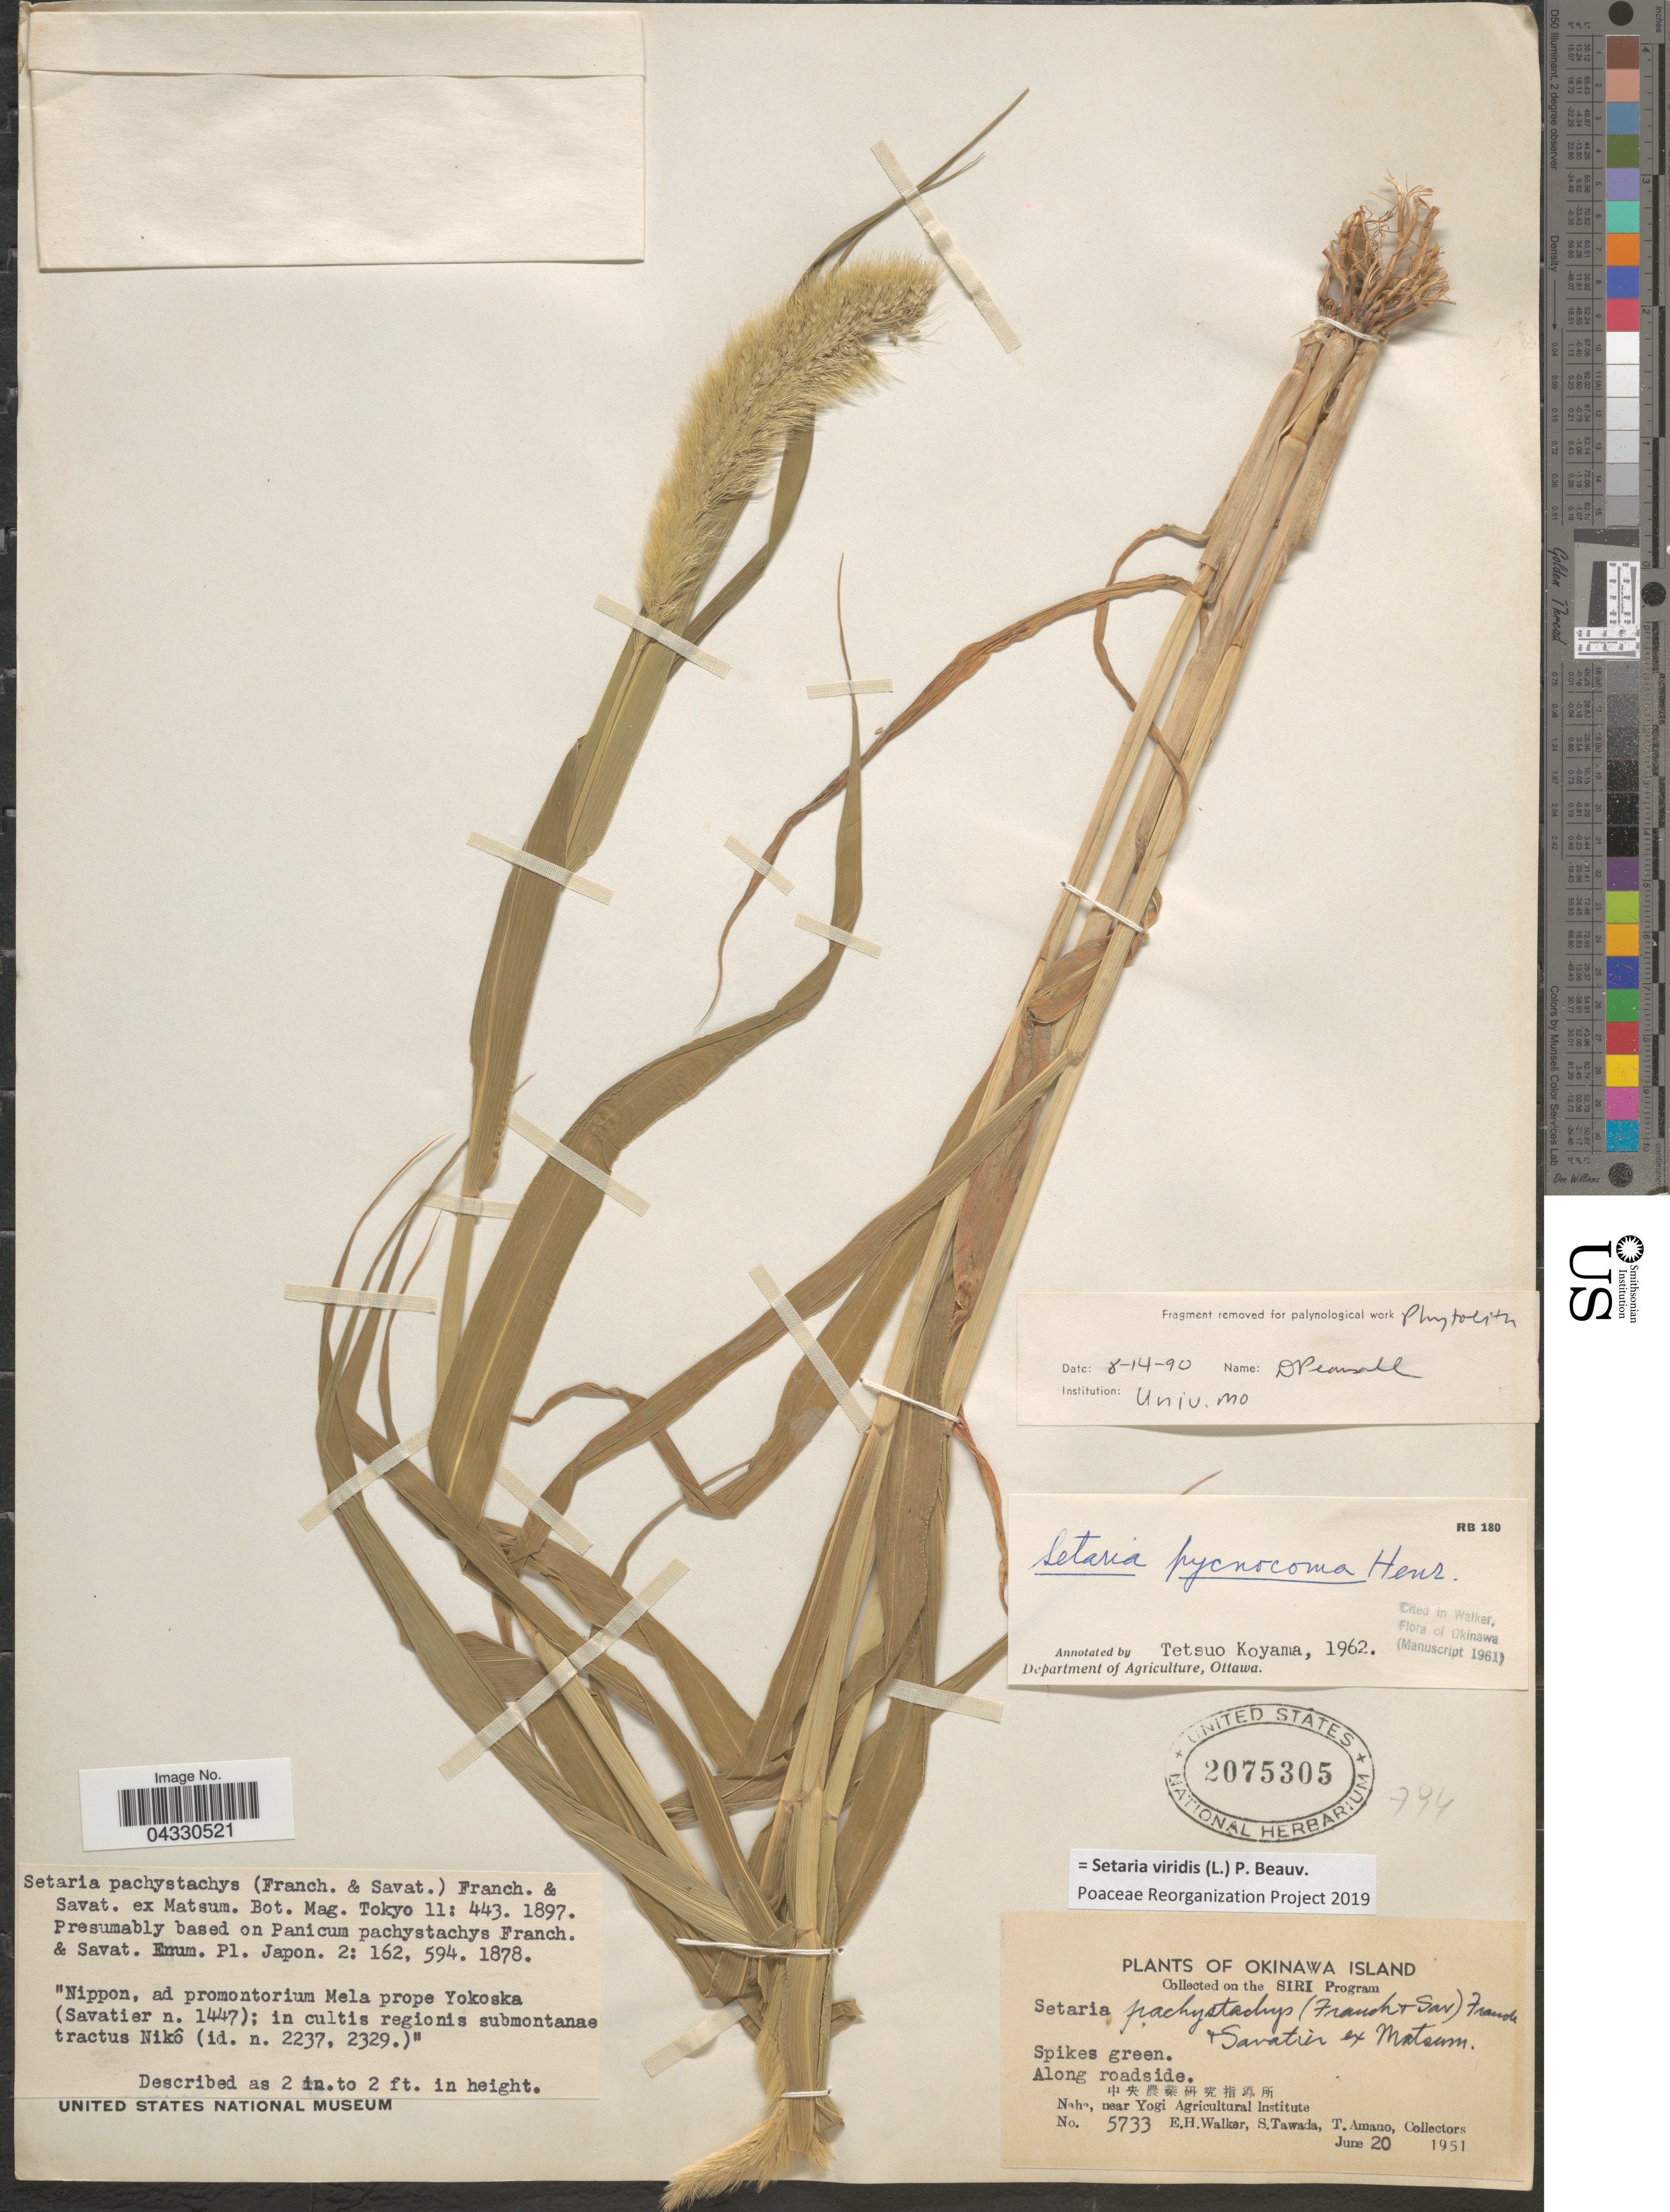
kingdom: Plantae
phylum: Tracheophyta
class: Liliopsida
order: Poales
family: Poaceae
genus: Setaria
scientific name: Setaria viridis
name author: (L.) P. Beauv.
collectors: E. H. Walker, S. Tawada & T. Amano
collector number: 5733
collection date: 1951-06-20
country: Japan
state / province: Okinawa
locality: Okinawa Island. Along roadside. Naha, near Yogi Agricultural Institute.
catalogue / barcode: US 2075305